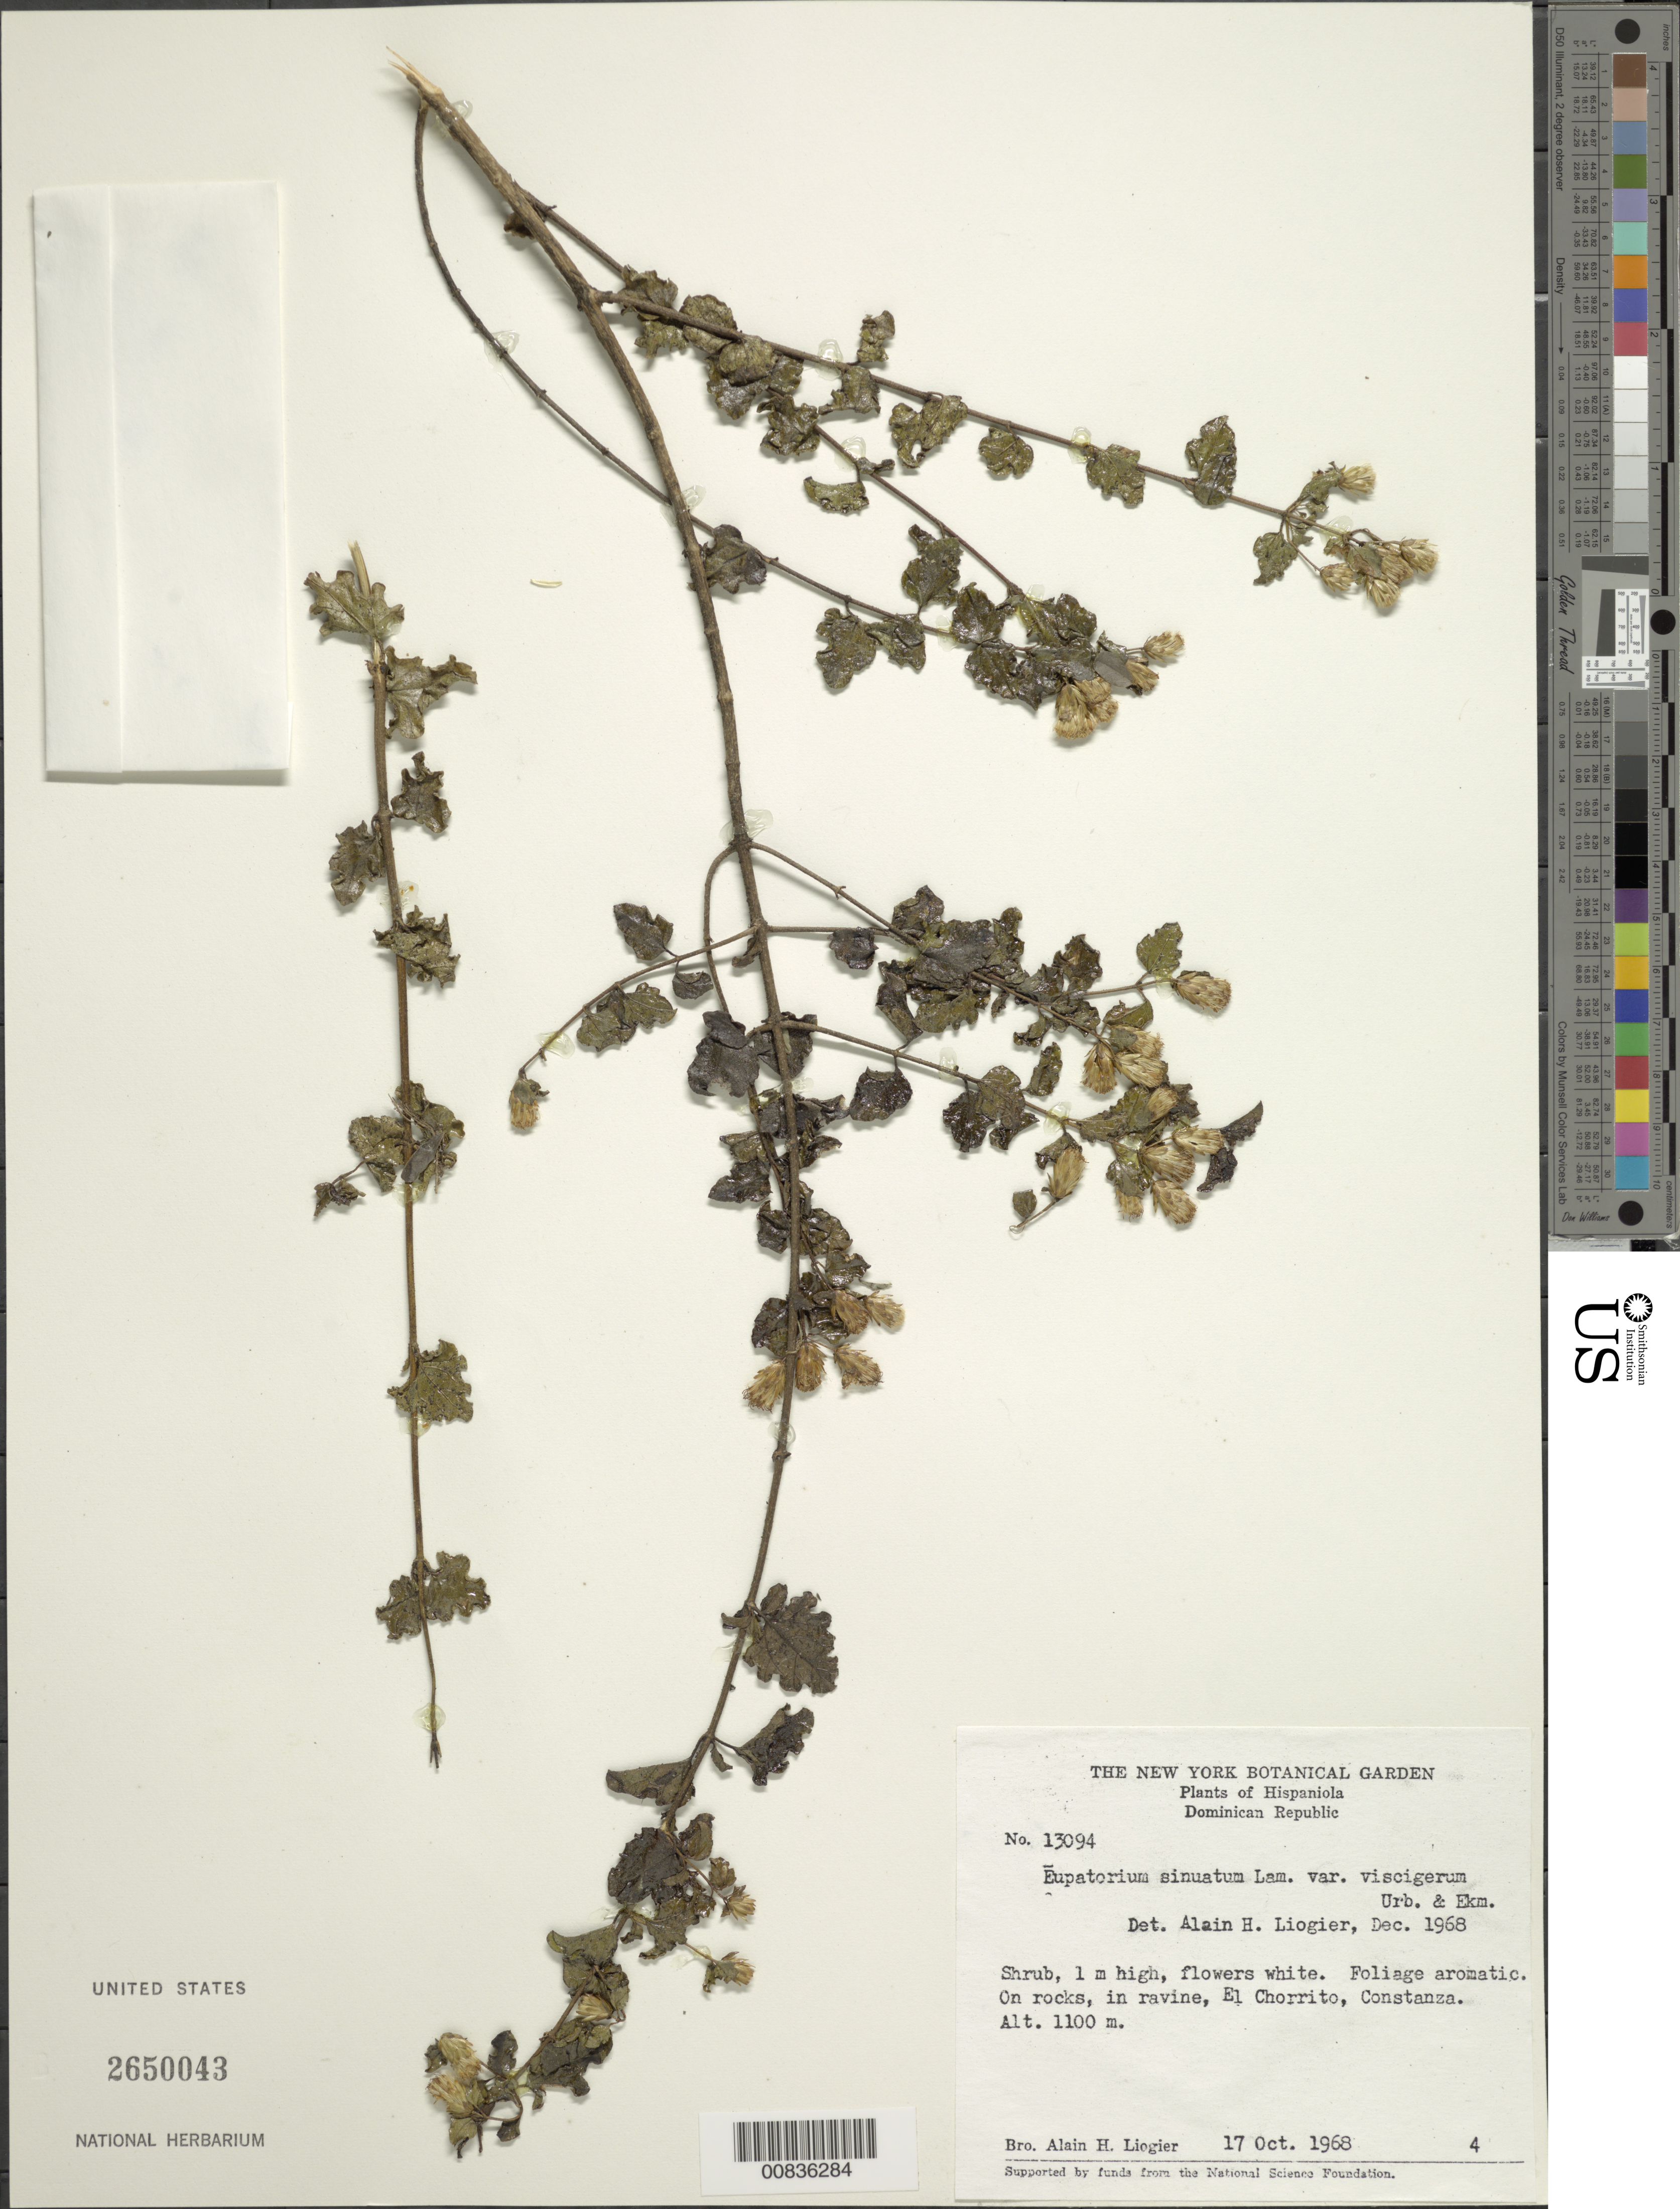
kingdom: Plantae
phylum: Tracheophyta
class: Magnoliopsida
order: Asterales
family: Asteraceae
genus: Chromolaena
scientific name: Chromolaena sinuata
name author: (Lam.) R.M. King & H. Rob.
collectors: A. H. Liogier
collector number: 13094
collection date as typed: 17 Oct 1968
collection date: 1968-10-17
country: Dominican Republic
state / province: La Vega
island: Hispaniola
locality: El Chorrito, Constanza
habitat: On rocks in ravine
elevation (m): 1100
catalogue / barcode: US 2650043